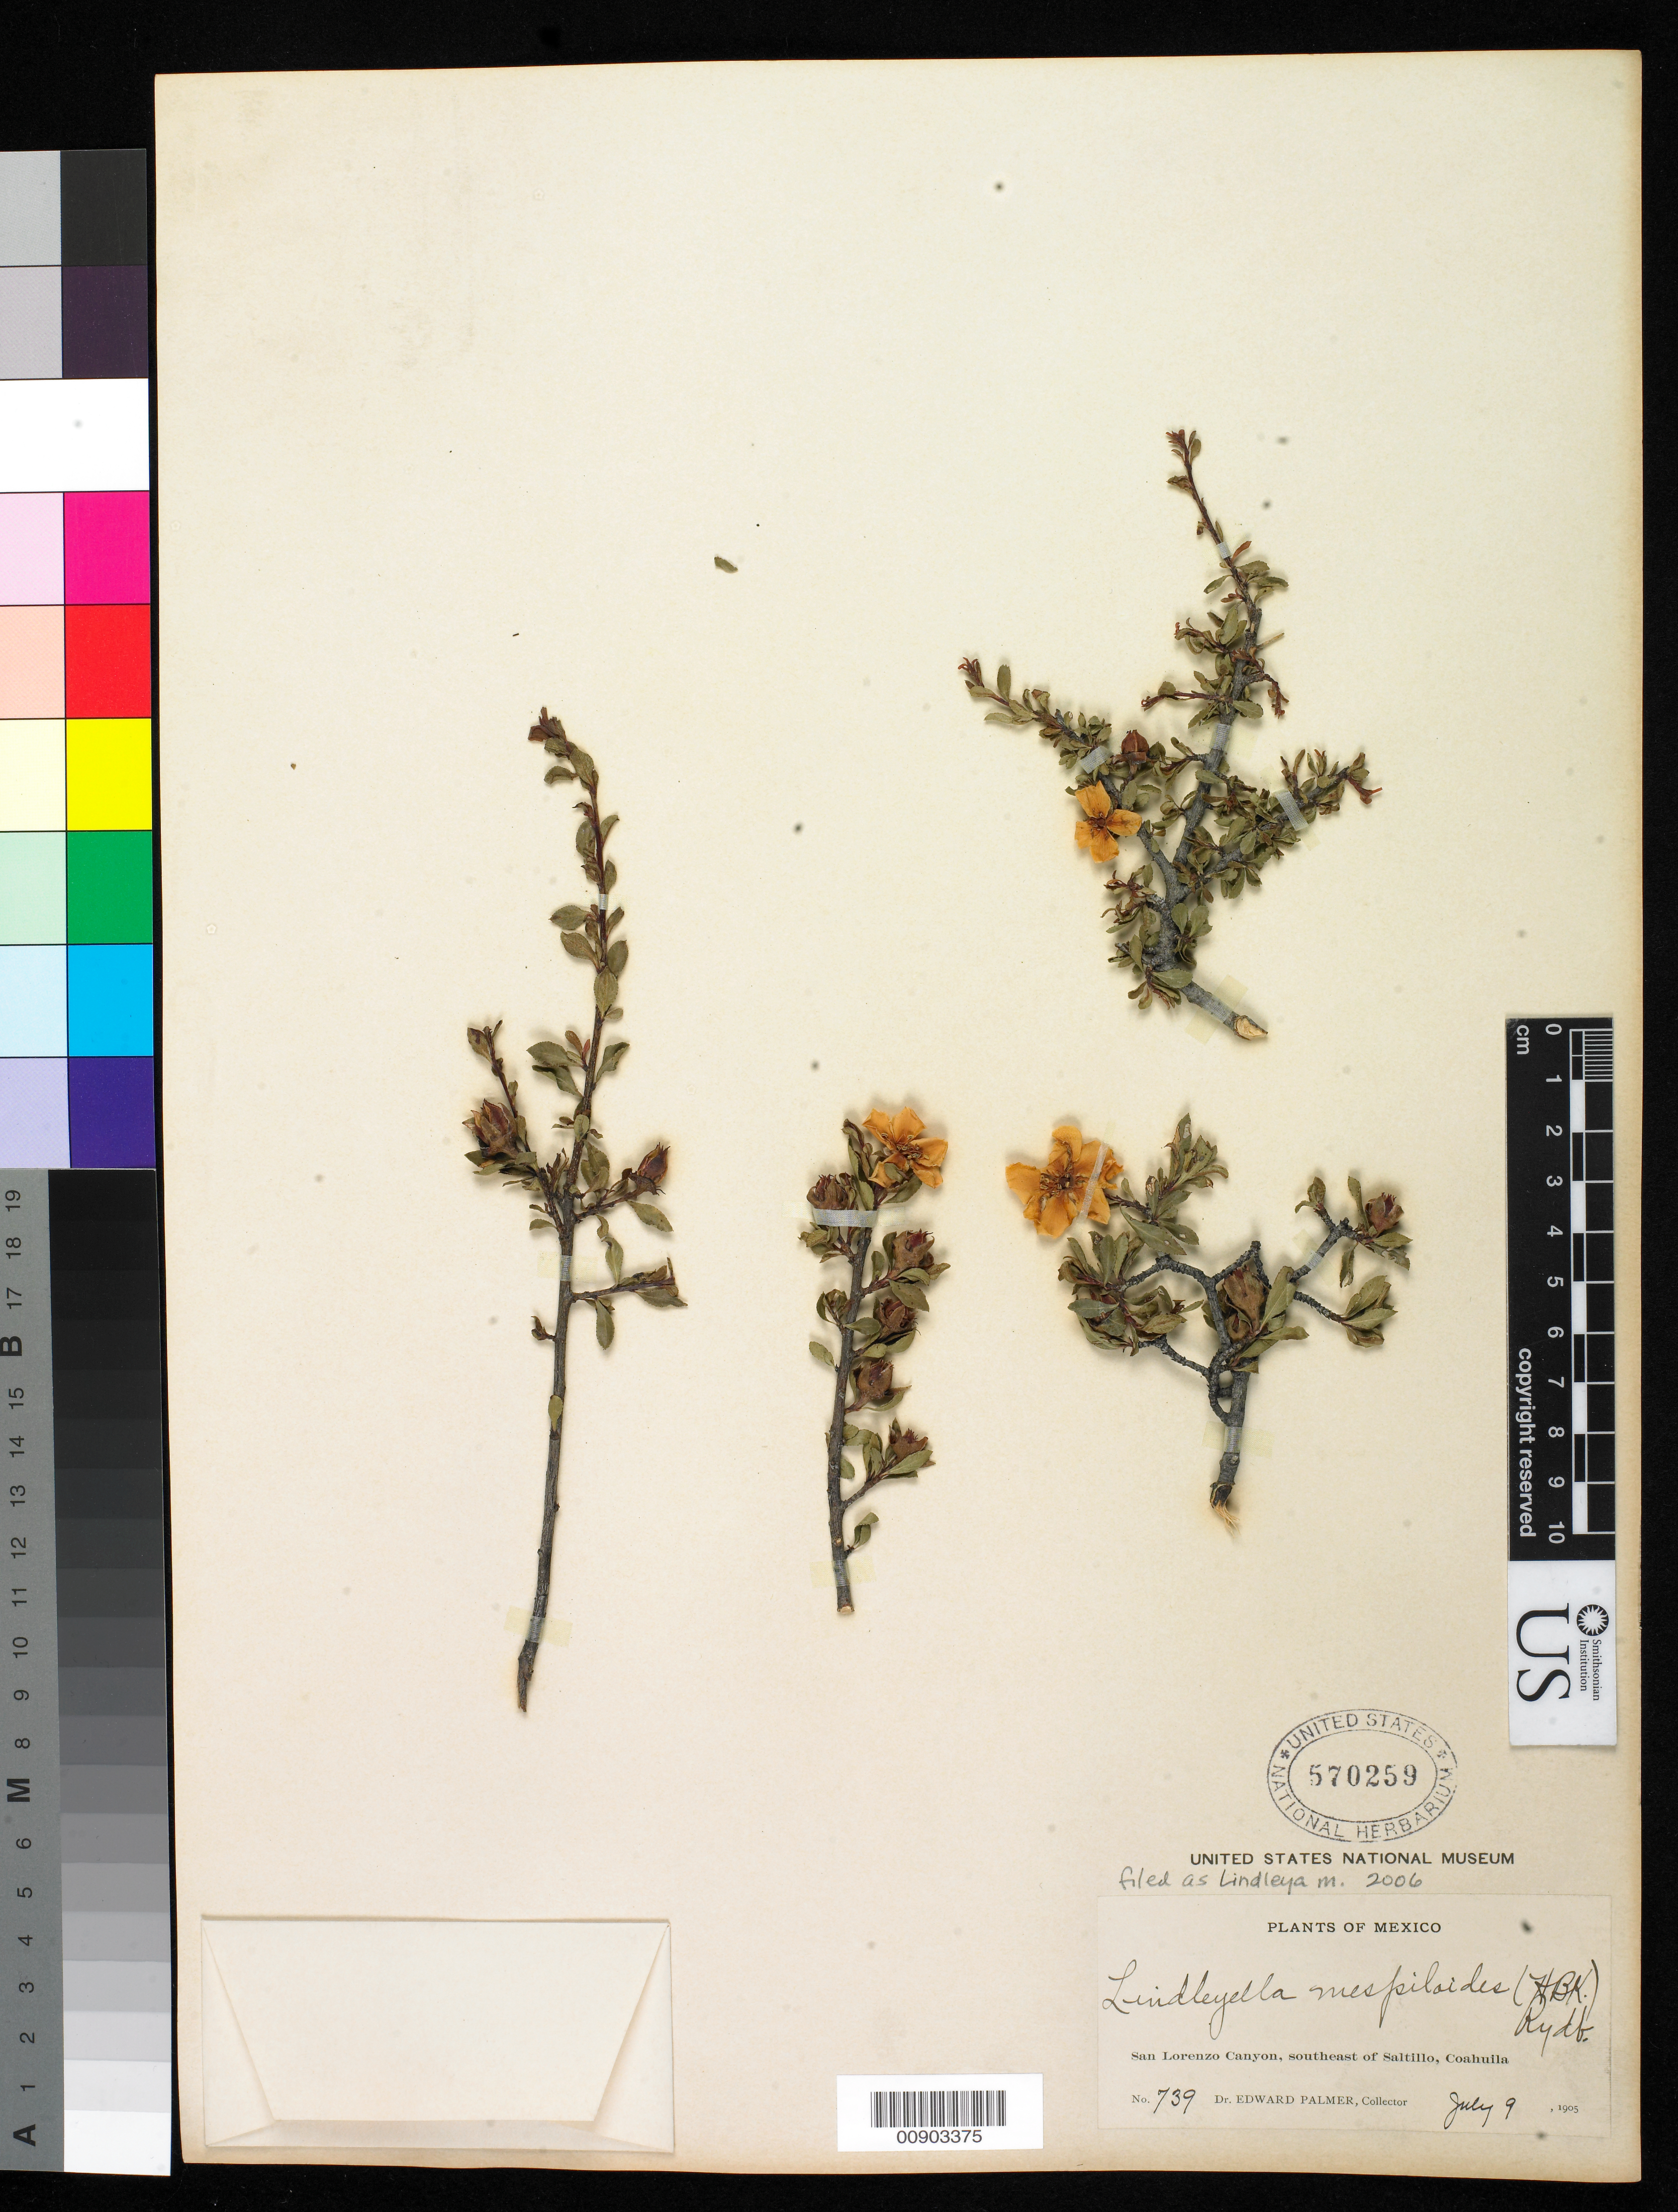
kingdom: Plantae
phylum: Tracheophyta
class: Magnoliopsida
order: Rosales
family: Rosaceae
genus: Lindleya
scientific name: Lindleya mespiloides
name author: Kunth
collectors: E. Palmer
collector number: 739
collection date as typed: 09 Jul 1905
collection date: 1905-07-09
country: Mexico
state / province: Coahuila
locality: San Lorenzo Canyon, southeast of Saltillo, Coahuila.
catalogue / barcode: US 570259